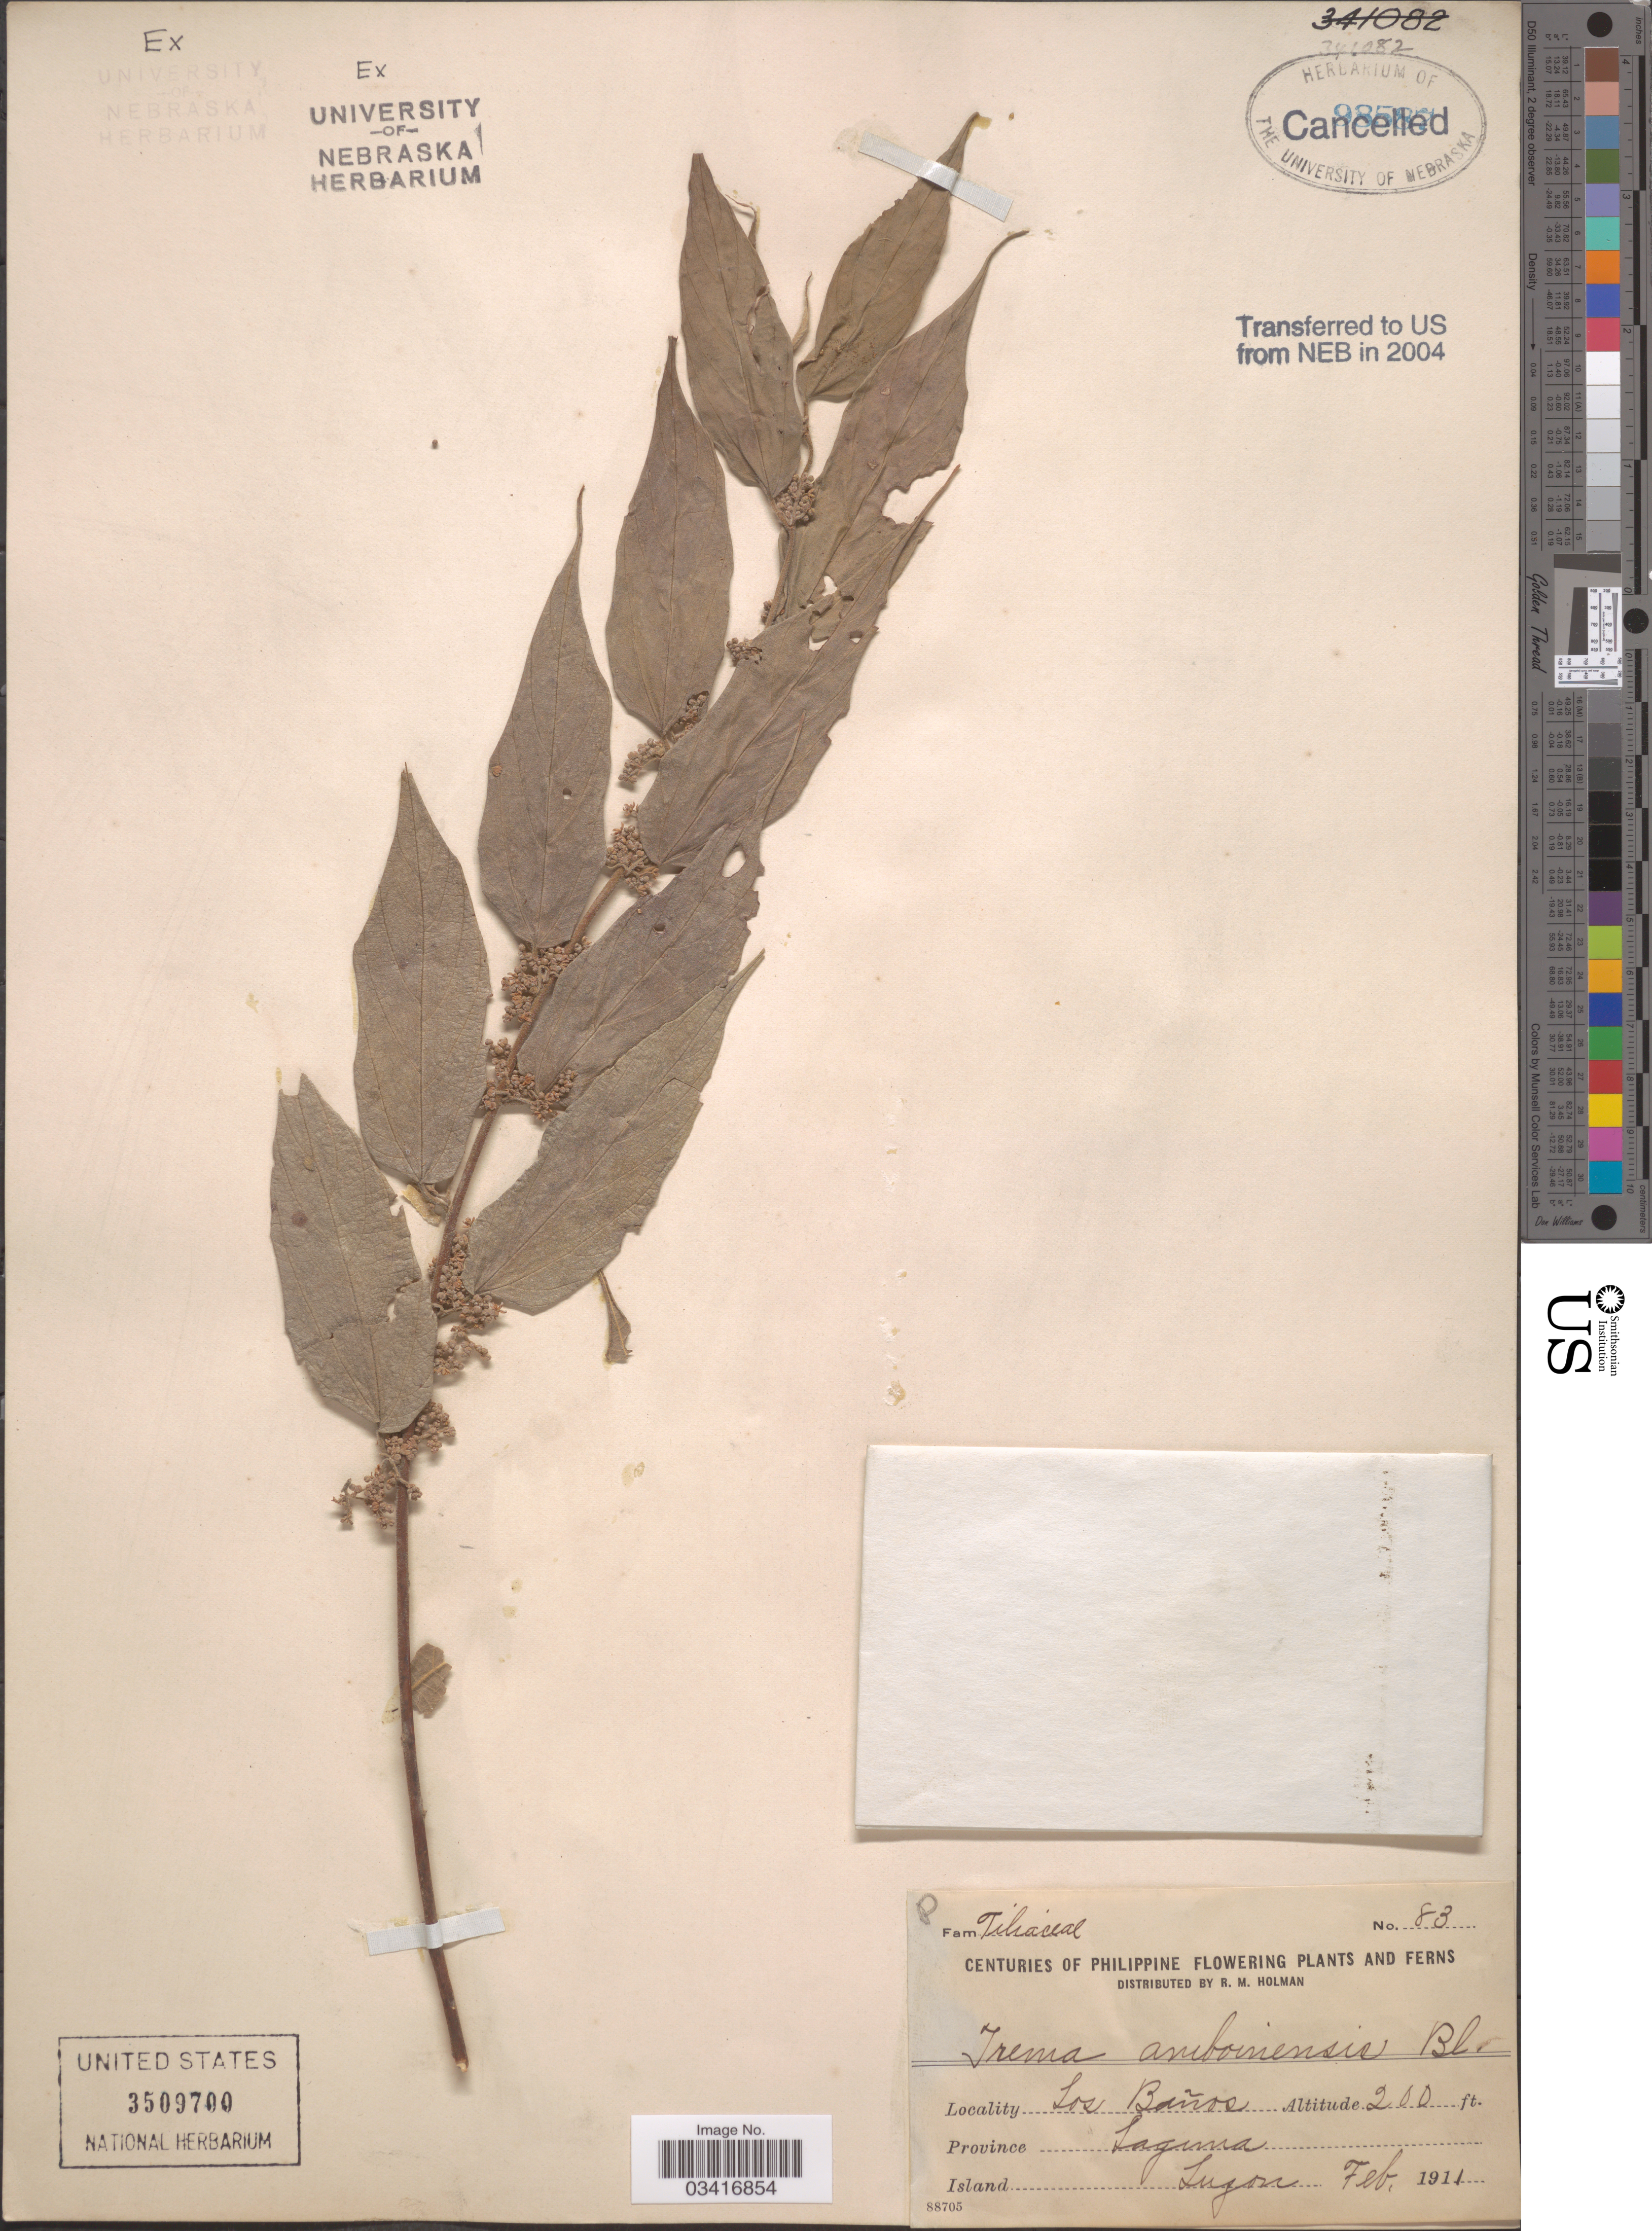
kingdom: Plantae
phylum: Tracheophyta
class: Magnoliopsida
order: Rosales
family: Cannabaceae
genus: Trema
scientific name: Trema orientale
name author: (L.) Blume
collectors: R. Holman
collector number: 83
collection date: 1911-02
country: Philippines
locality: Los Baños. Province Laguna. Island Luzon.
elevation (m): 61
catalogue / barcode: US 3509700